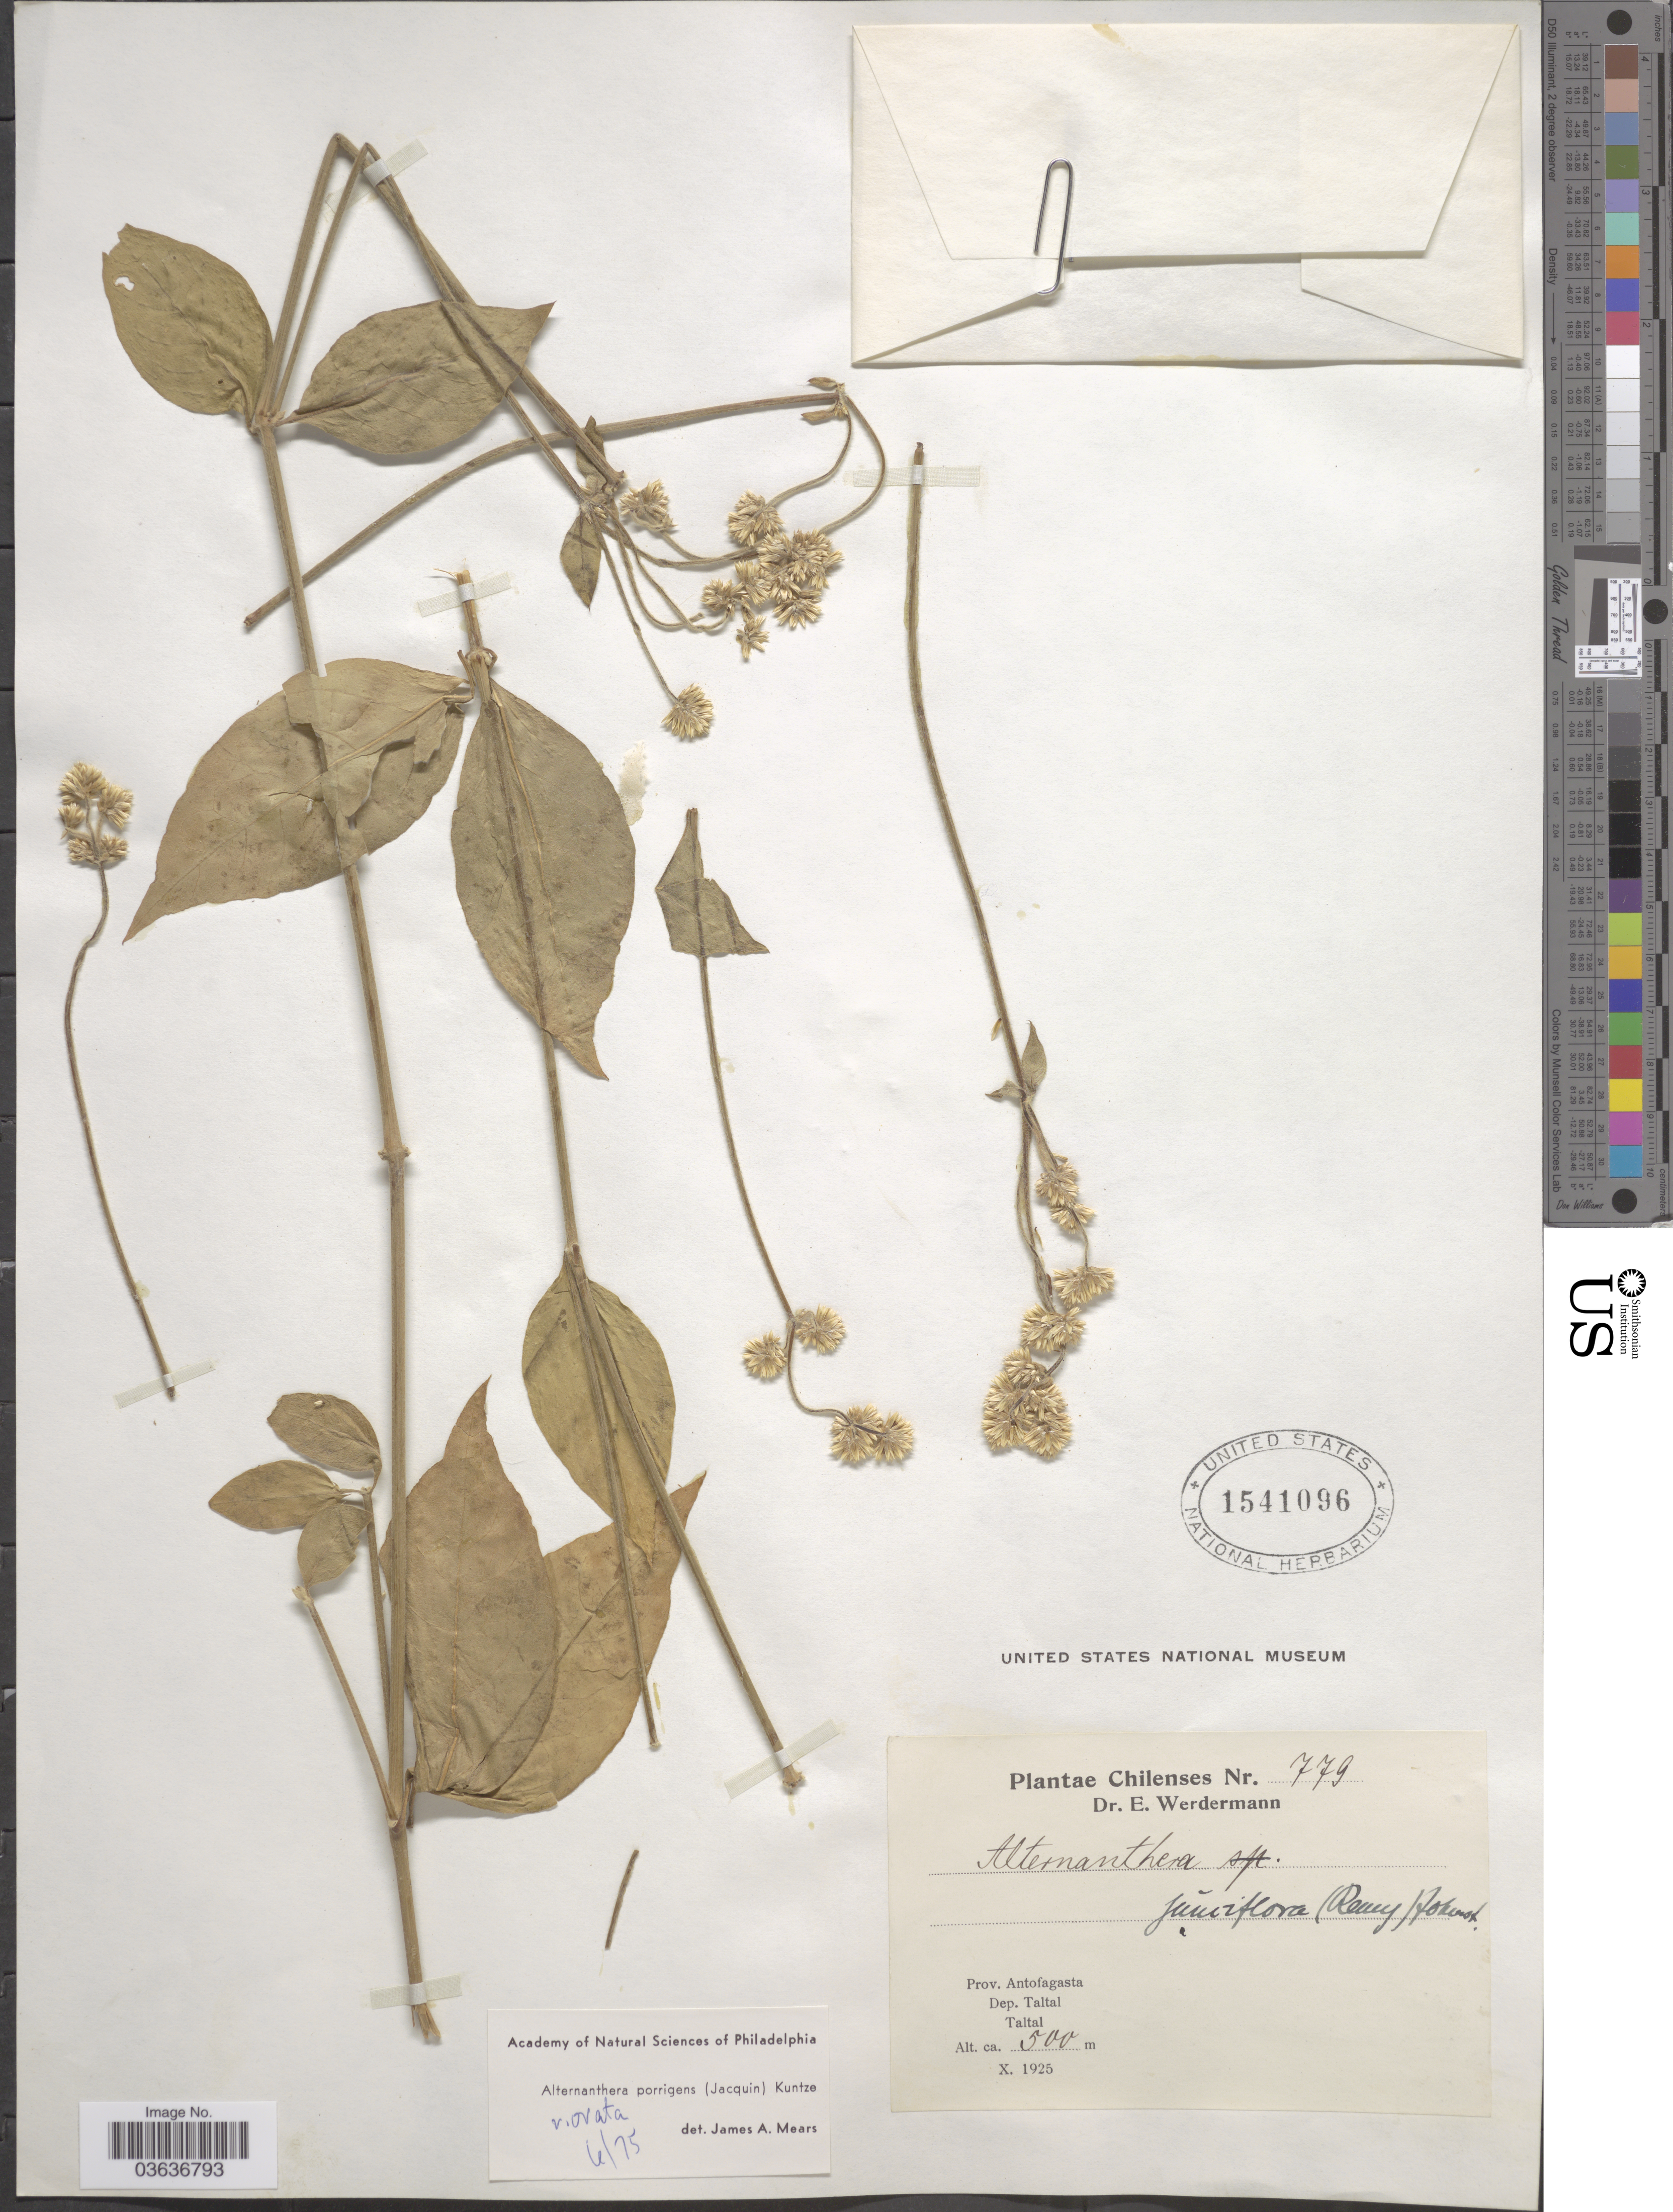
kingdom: Plantae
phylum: Tracheophyta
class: Magnoliopsida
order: Caryophyllales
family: Amaranthaceae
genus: Alternanthera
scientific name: Alternanthera porrigens var. ovata Mears var. nov. ined.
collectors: E. Werdermann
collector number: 779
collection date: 1925-10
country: Chile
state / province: Antofagasta (II)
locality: Prov. Antofagasta. Dep. Taltal. Taltal.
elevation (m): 500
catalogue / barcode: US 1541096